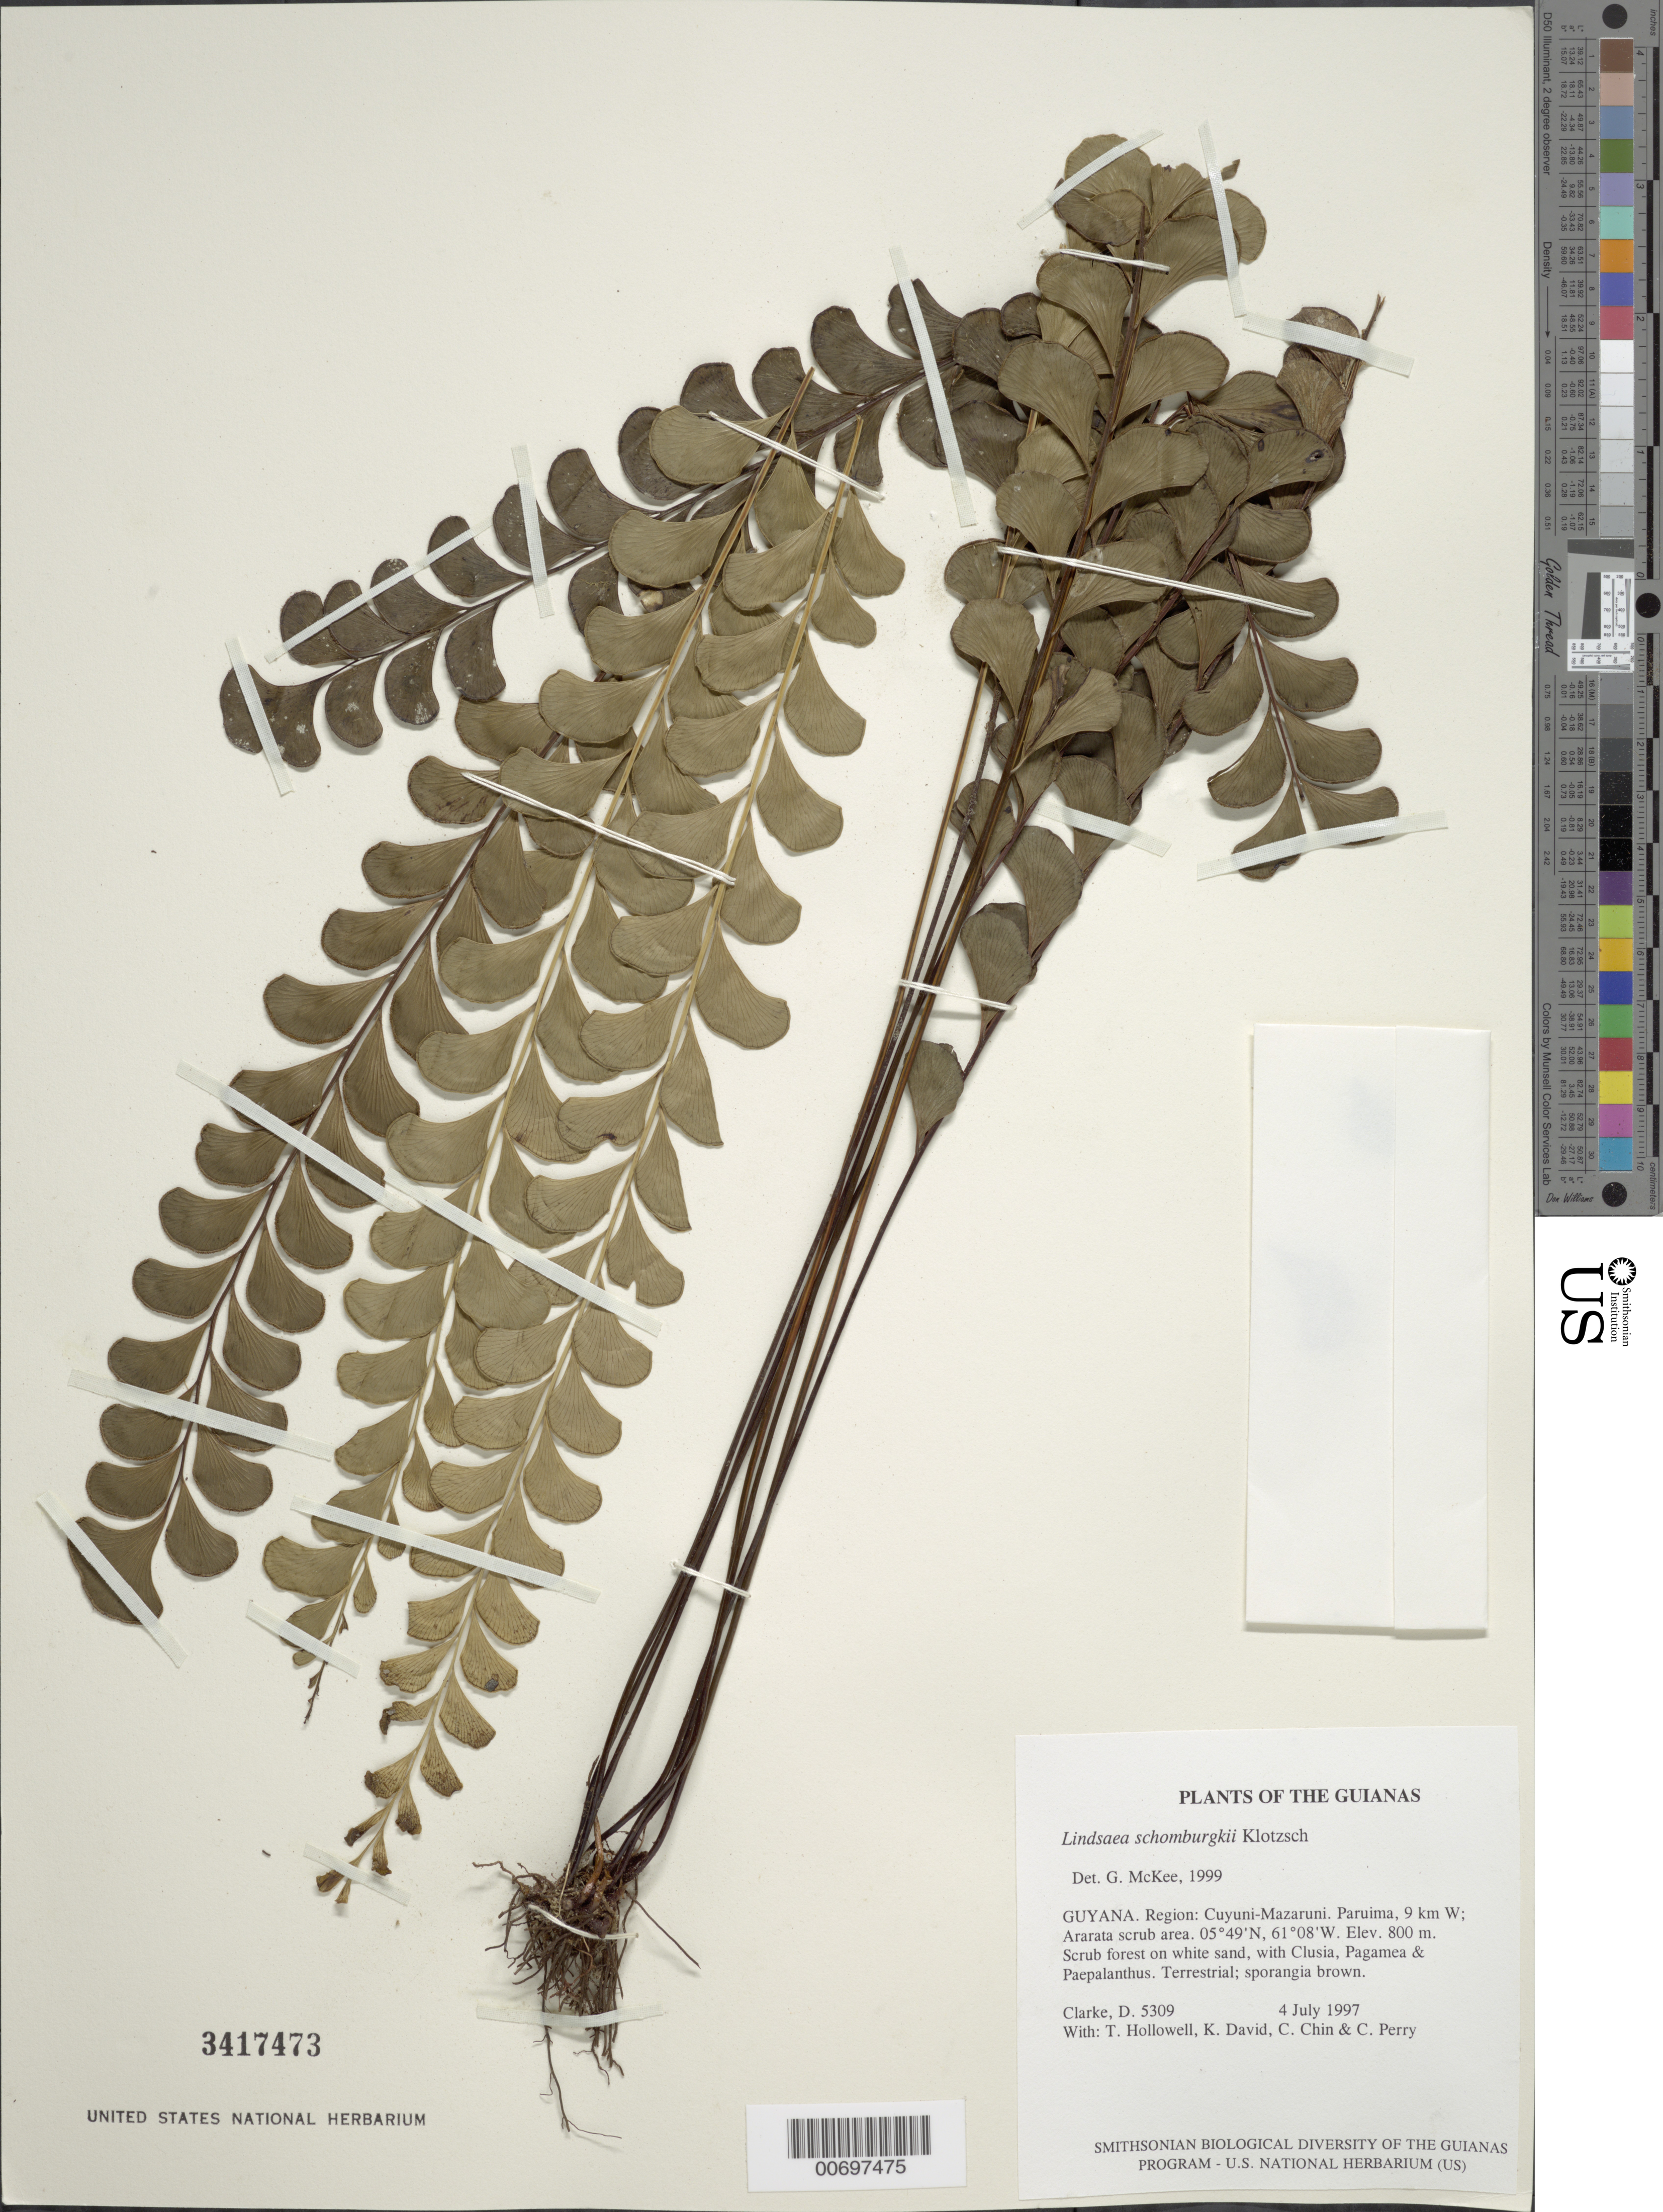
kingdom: Plantae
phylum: Tracheophyta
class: Polypodiopsida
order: Polypodiales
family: Lindsaeaceae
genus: Lindsaea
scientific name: Lindsaea schomburgkii f. schomburgkii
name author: Klotzsch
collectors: H. D. Clarke, T. Hollowell, K. David, C. Chin & C. Perry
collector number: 5309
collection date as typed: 4 July 1997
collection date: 1997-07-04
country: Guyana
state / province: Cuyuni-Mazaruni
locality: Paruima, 9 km W; Ararata scrub area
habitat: Scrub forest on white sand, with Clusia, Pagamea & Paepalanthus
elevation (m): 800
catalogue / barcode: US 3417473